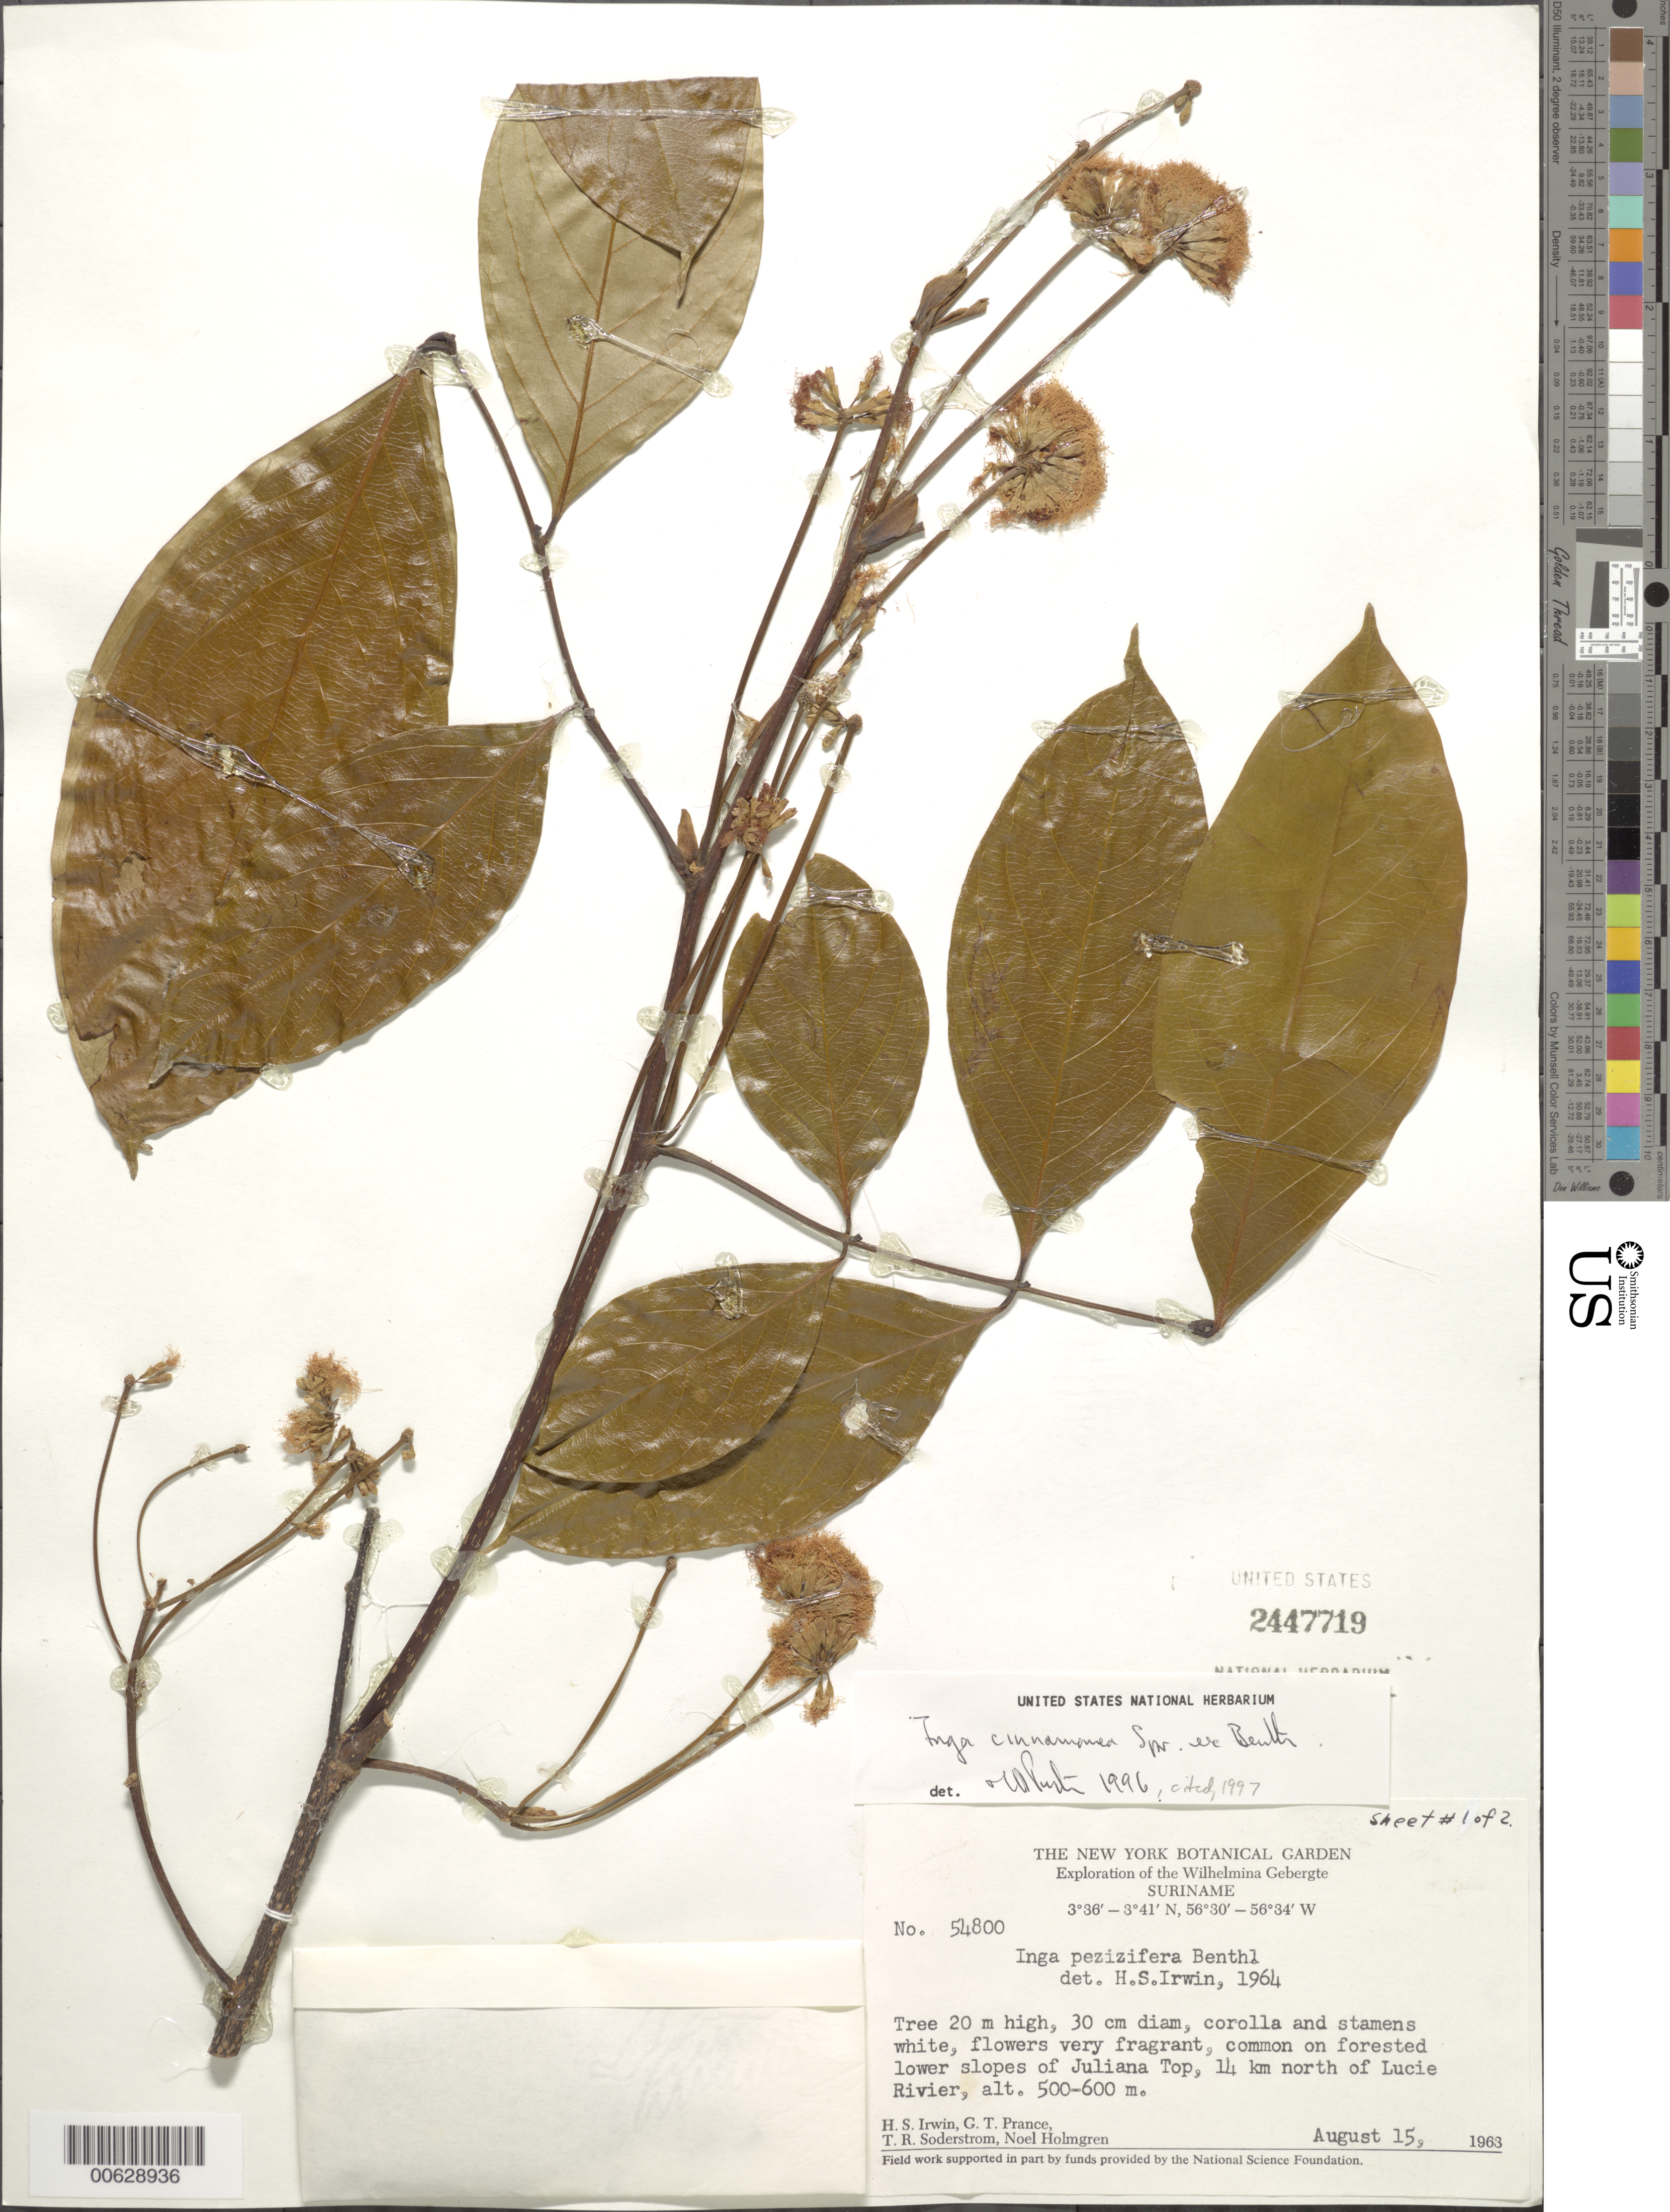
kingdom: Plantae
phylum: Tracheophyta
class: Magnoliopsida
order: Fabales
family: Fabaceae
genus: Inga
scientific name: Inga cinnamomea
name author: Spruce ex Benth.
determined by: Pennington, T. D., (K)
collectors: H. Irwin, G. T. Prance, T. R. Soderstrom & N. H. Holmgren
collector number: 54800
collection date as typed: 15-Aug-63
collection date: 1963-08-15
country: Suriname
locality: Juliana Top, 14 km N of Lucie R., Wilhelmina Gebergte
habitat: Forested lower slopes of Juliana Top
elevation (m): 500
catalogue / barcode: US 2447719